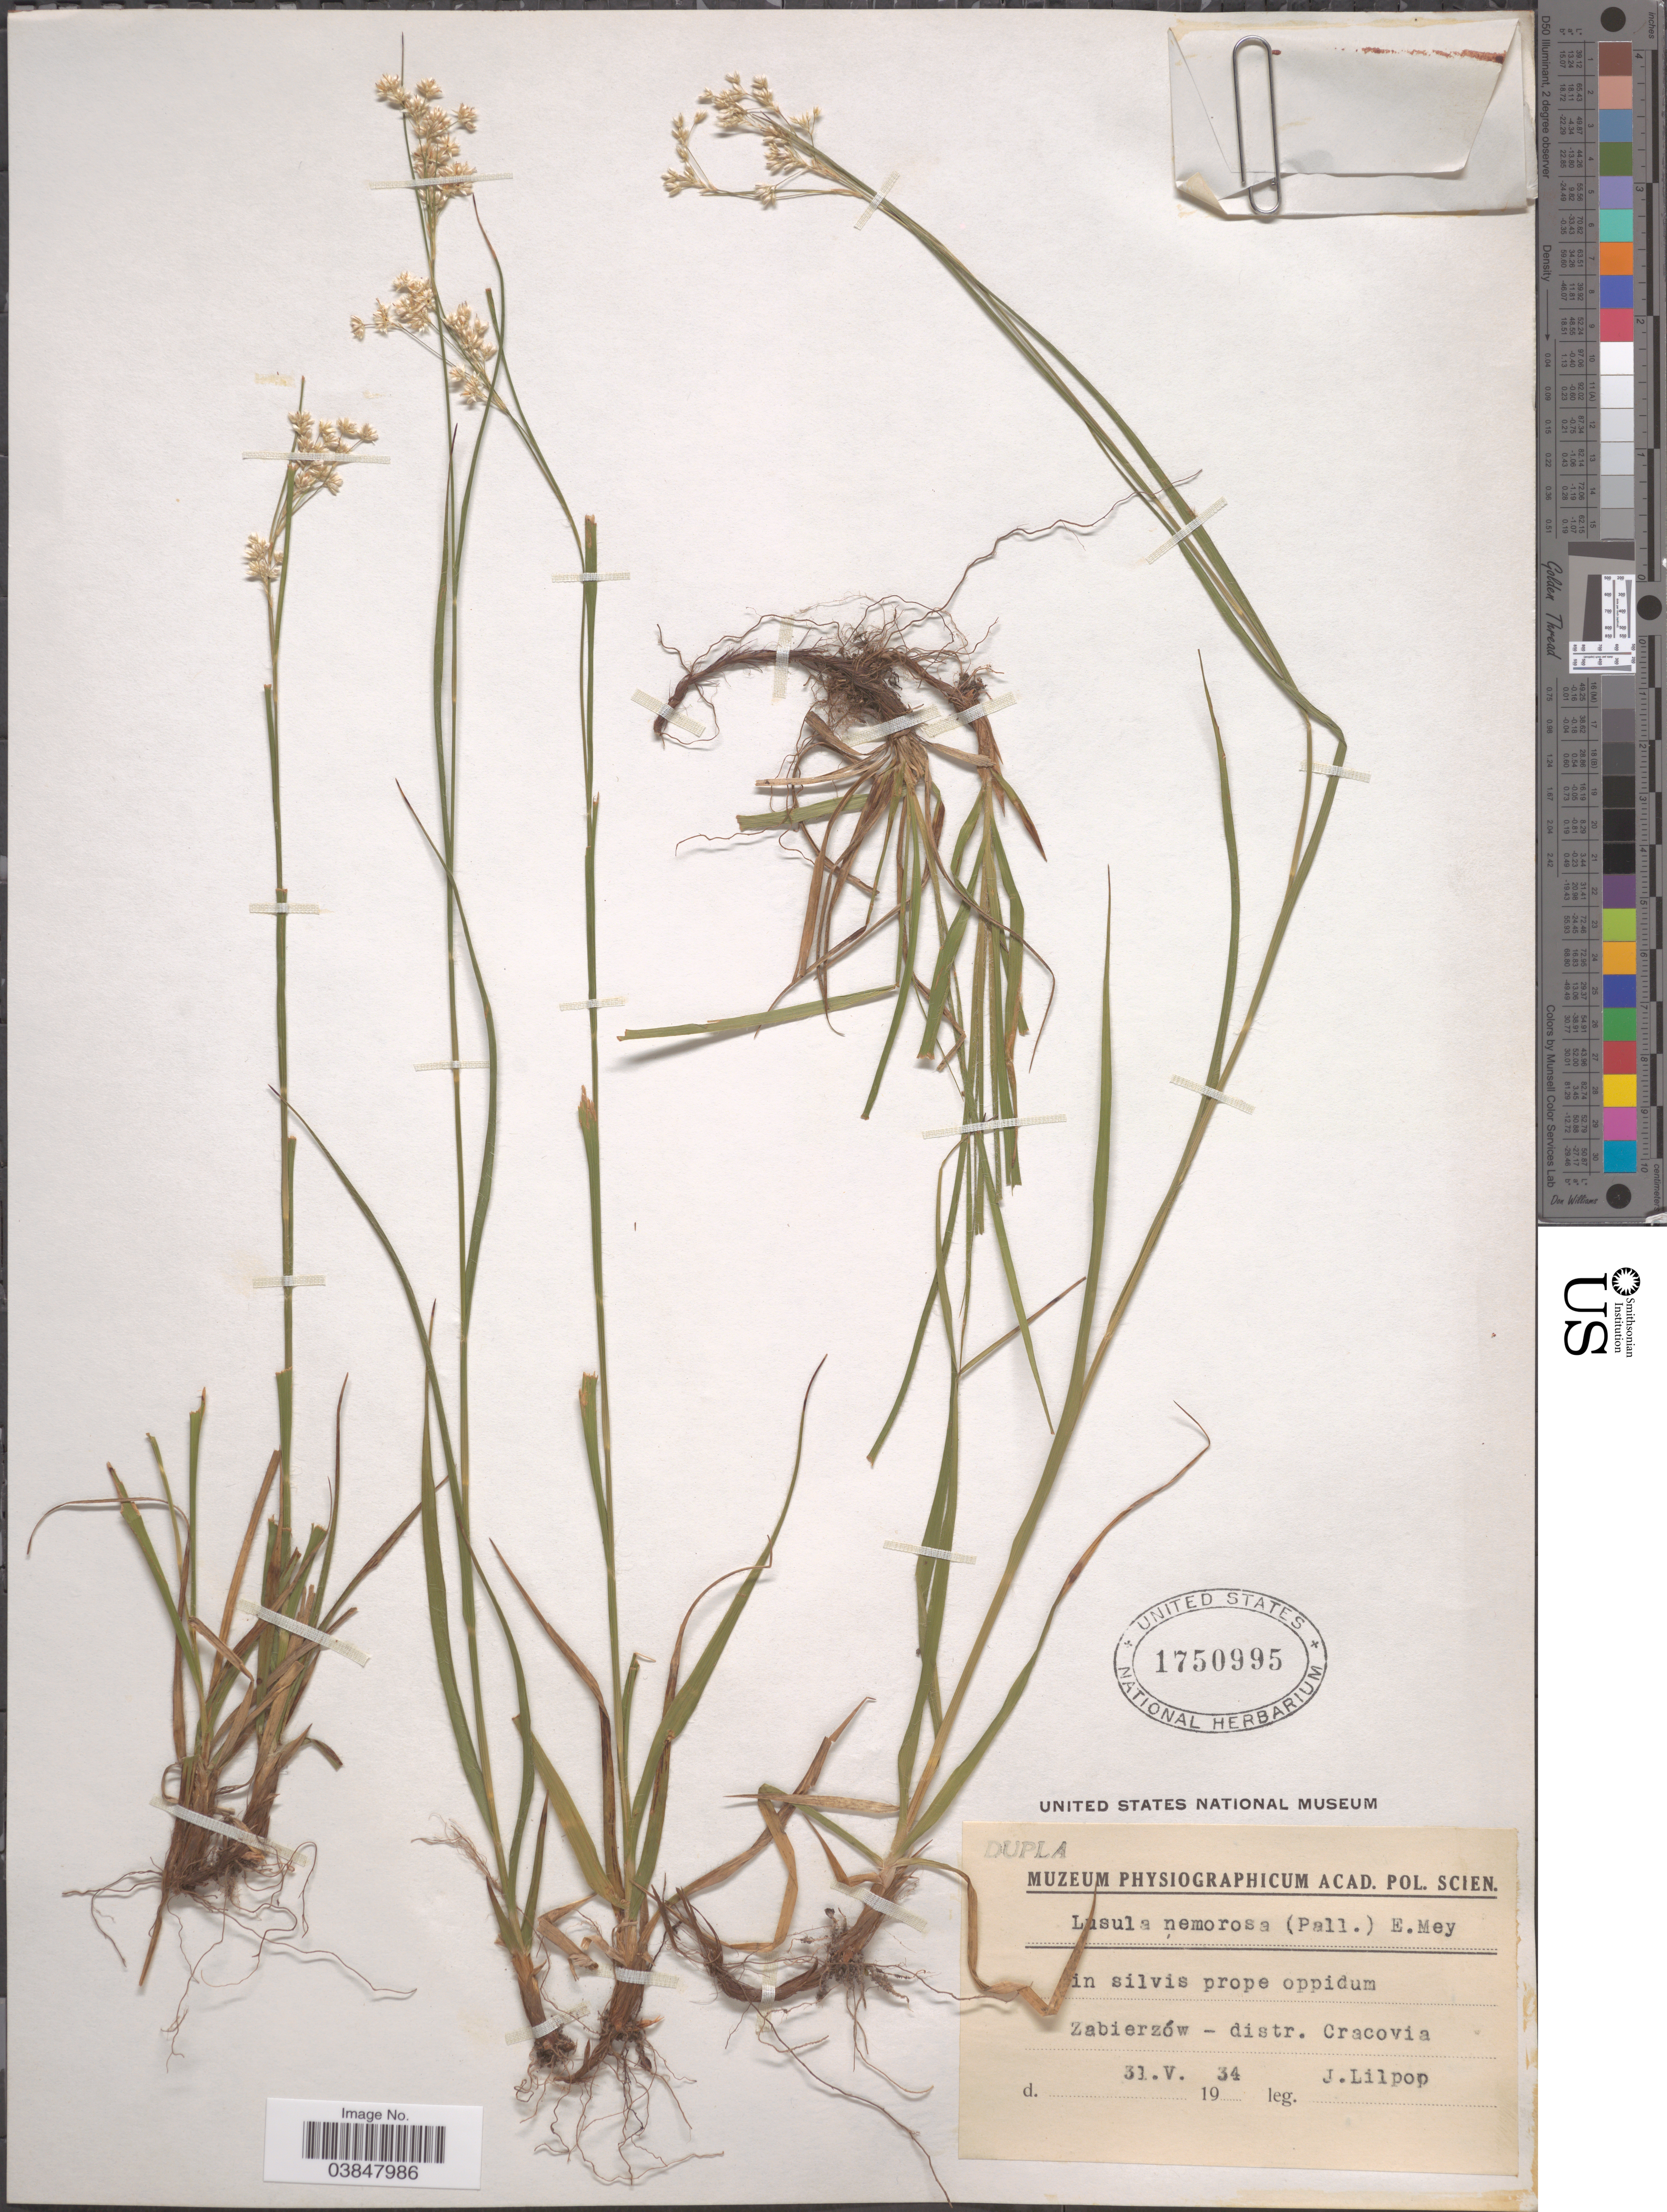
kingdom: Plantae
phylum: Tracheophyta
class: Liliopsida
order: Poales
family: Juncaceae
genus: Luzula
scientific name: Luzula luzuloides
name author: (Lam.) Dandy & Wilmott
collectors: J. Lilpop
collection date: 1934-05-31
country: Poland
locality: Zabierzów - distr. Cracovia.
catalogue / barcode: US 1750995